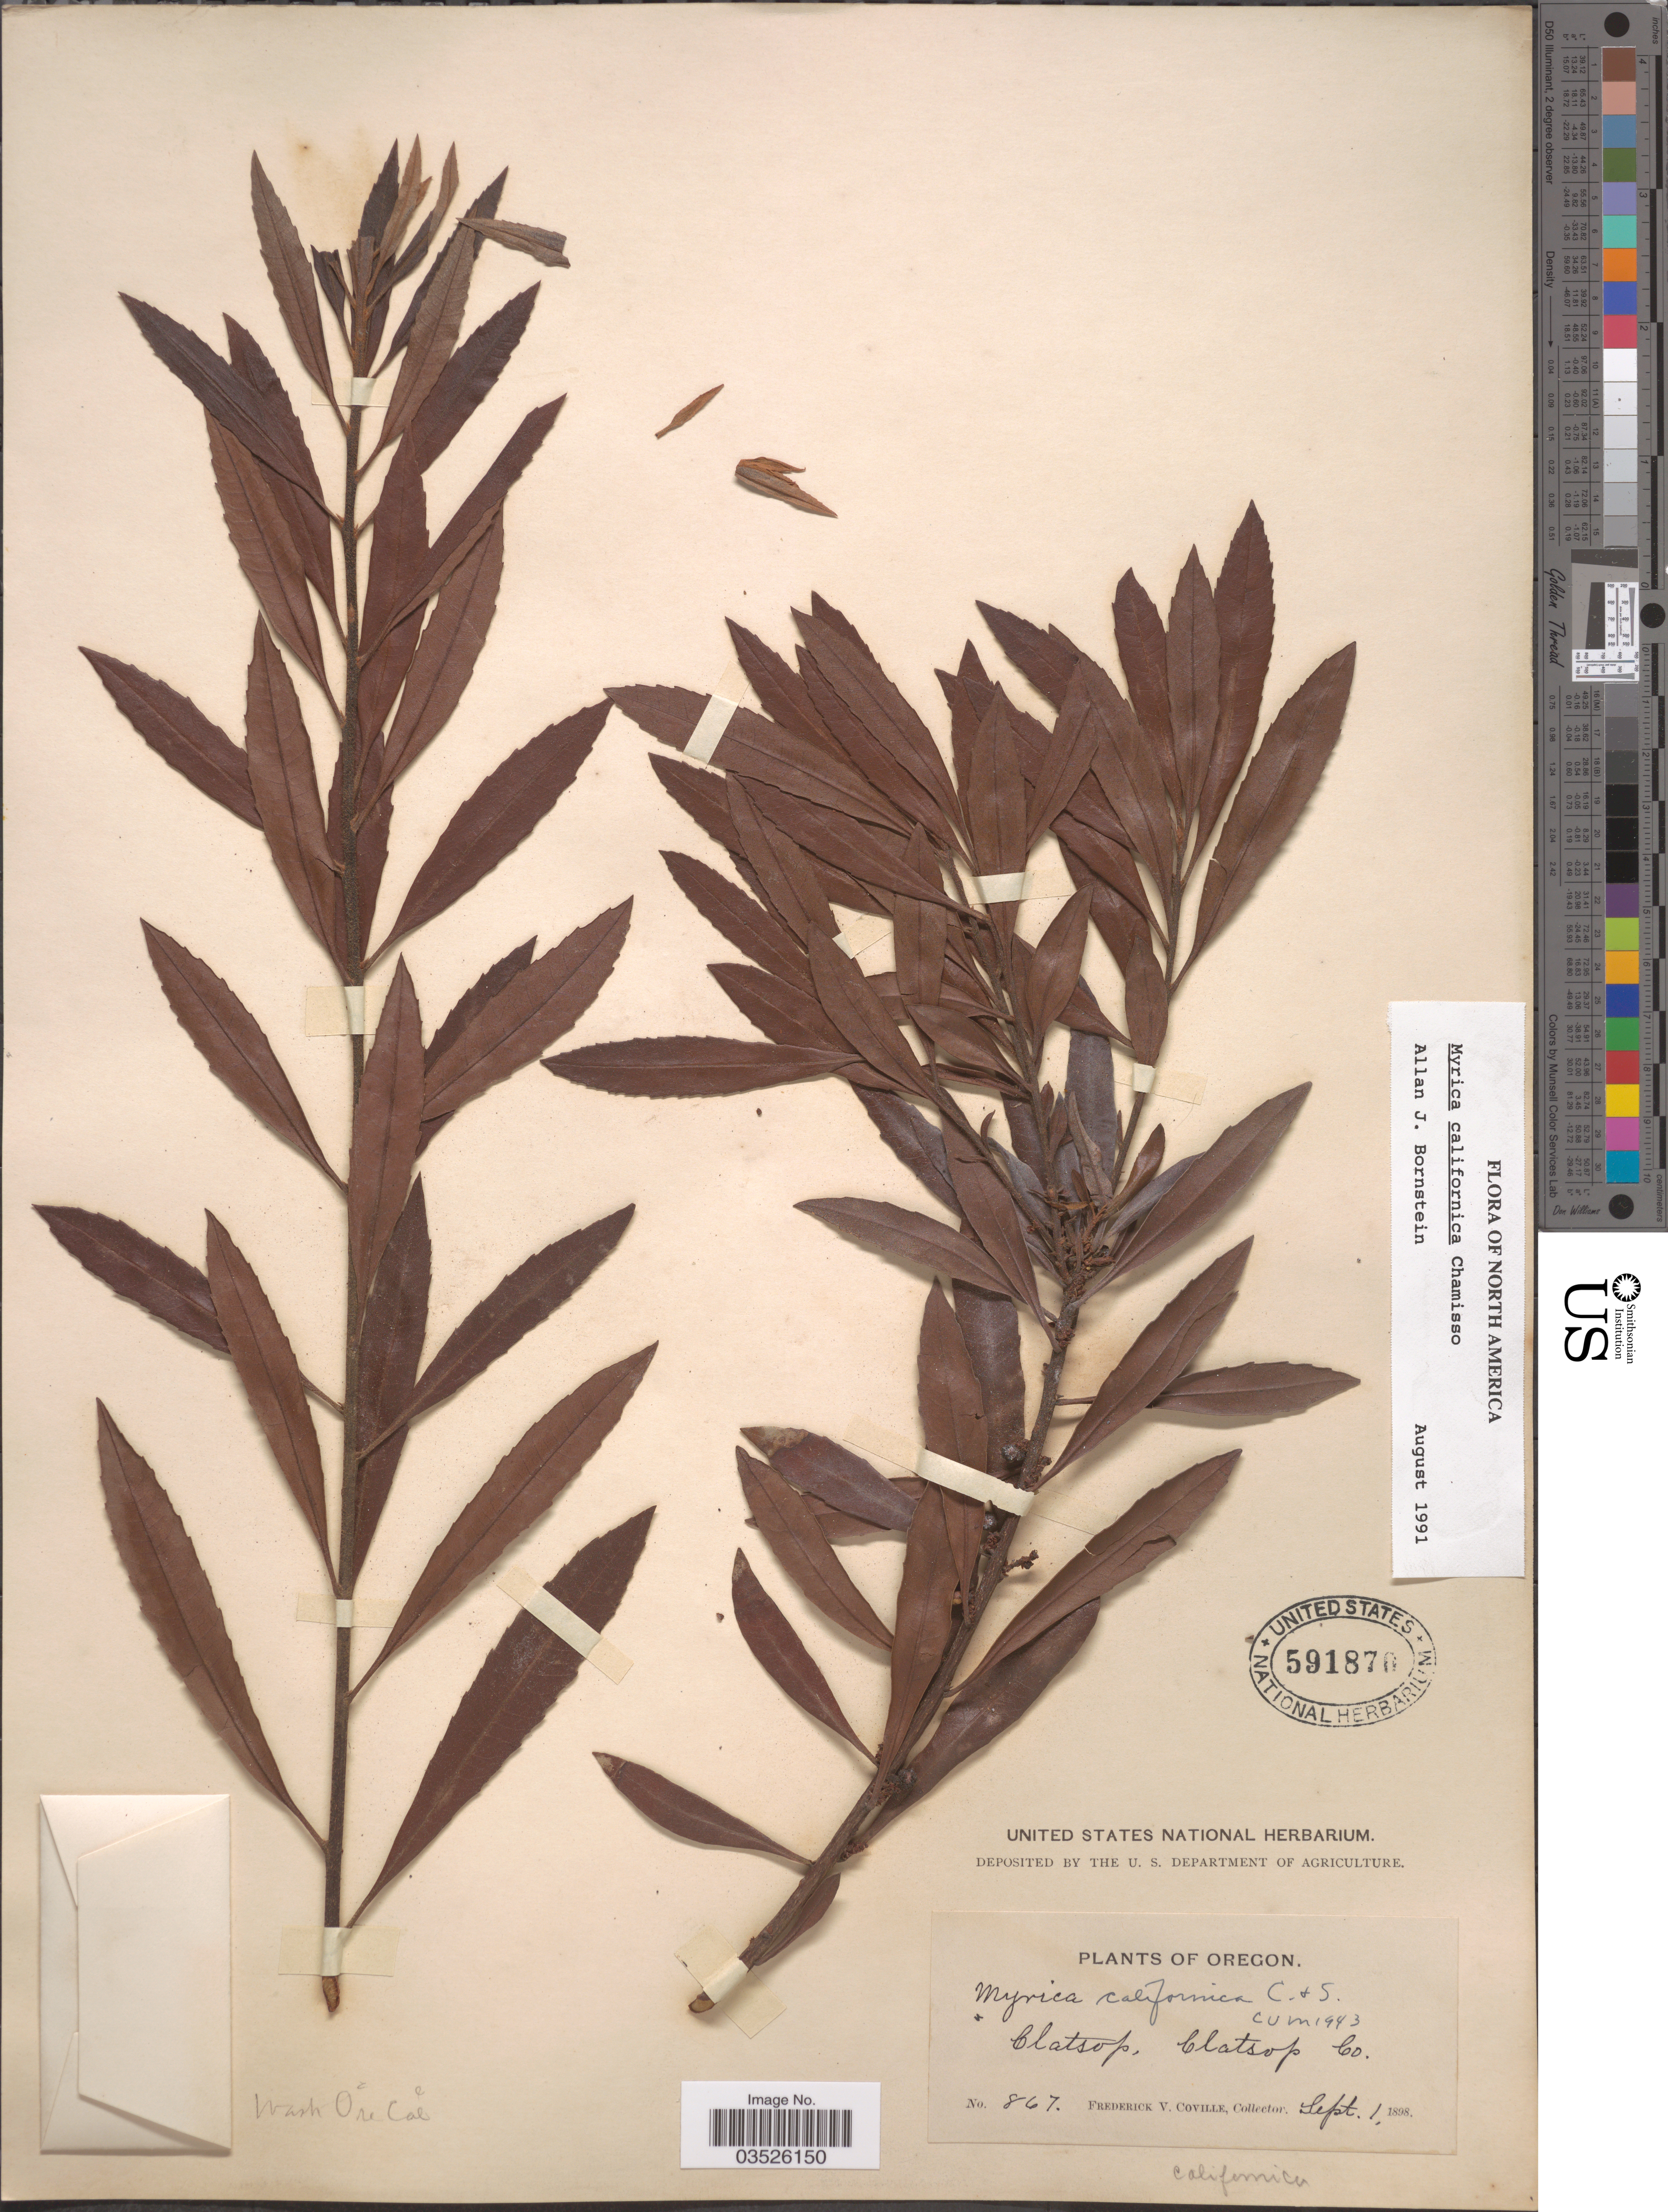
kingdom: Plantae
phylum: Tracheophyta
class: Magnoliopsida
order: Fagales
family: Myricaceae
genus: Morella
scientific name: Morella californica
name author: (Cham.) Wilbur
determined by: Strong, Mark T., (BOT), Smithsonian Institution - National Museum of Natural History (UNITED STATES)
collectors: F. V. Coville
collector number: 867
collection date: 1898-09-01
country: United States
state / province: Oregon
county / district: Clatsop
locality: Clatsop, Clatsop Co.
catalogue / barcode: US 591870